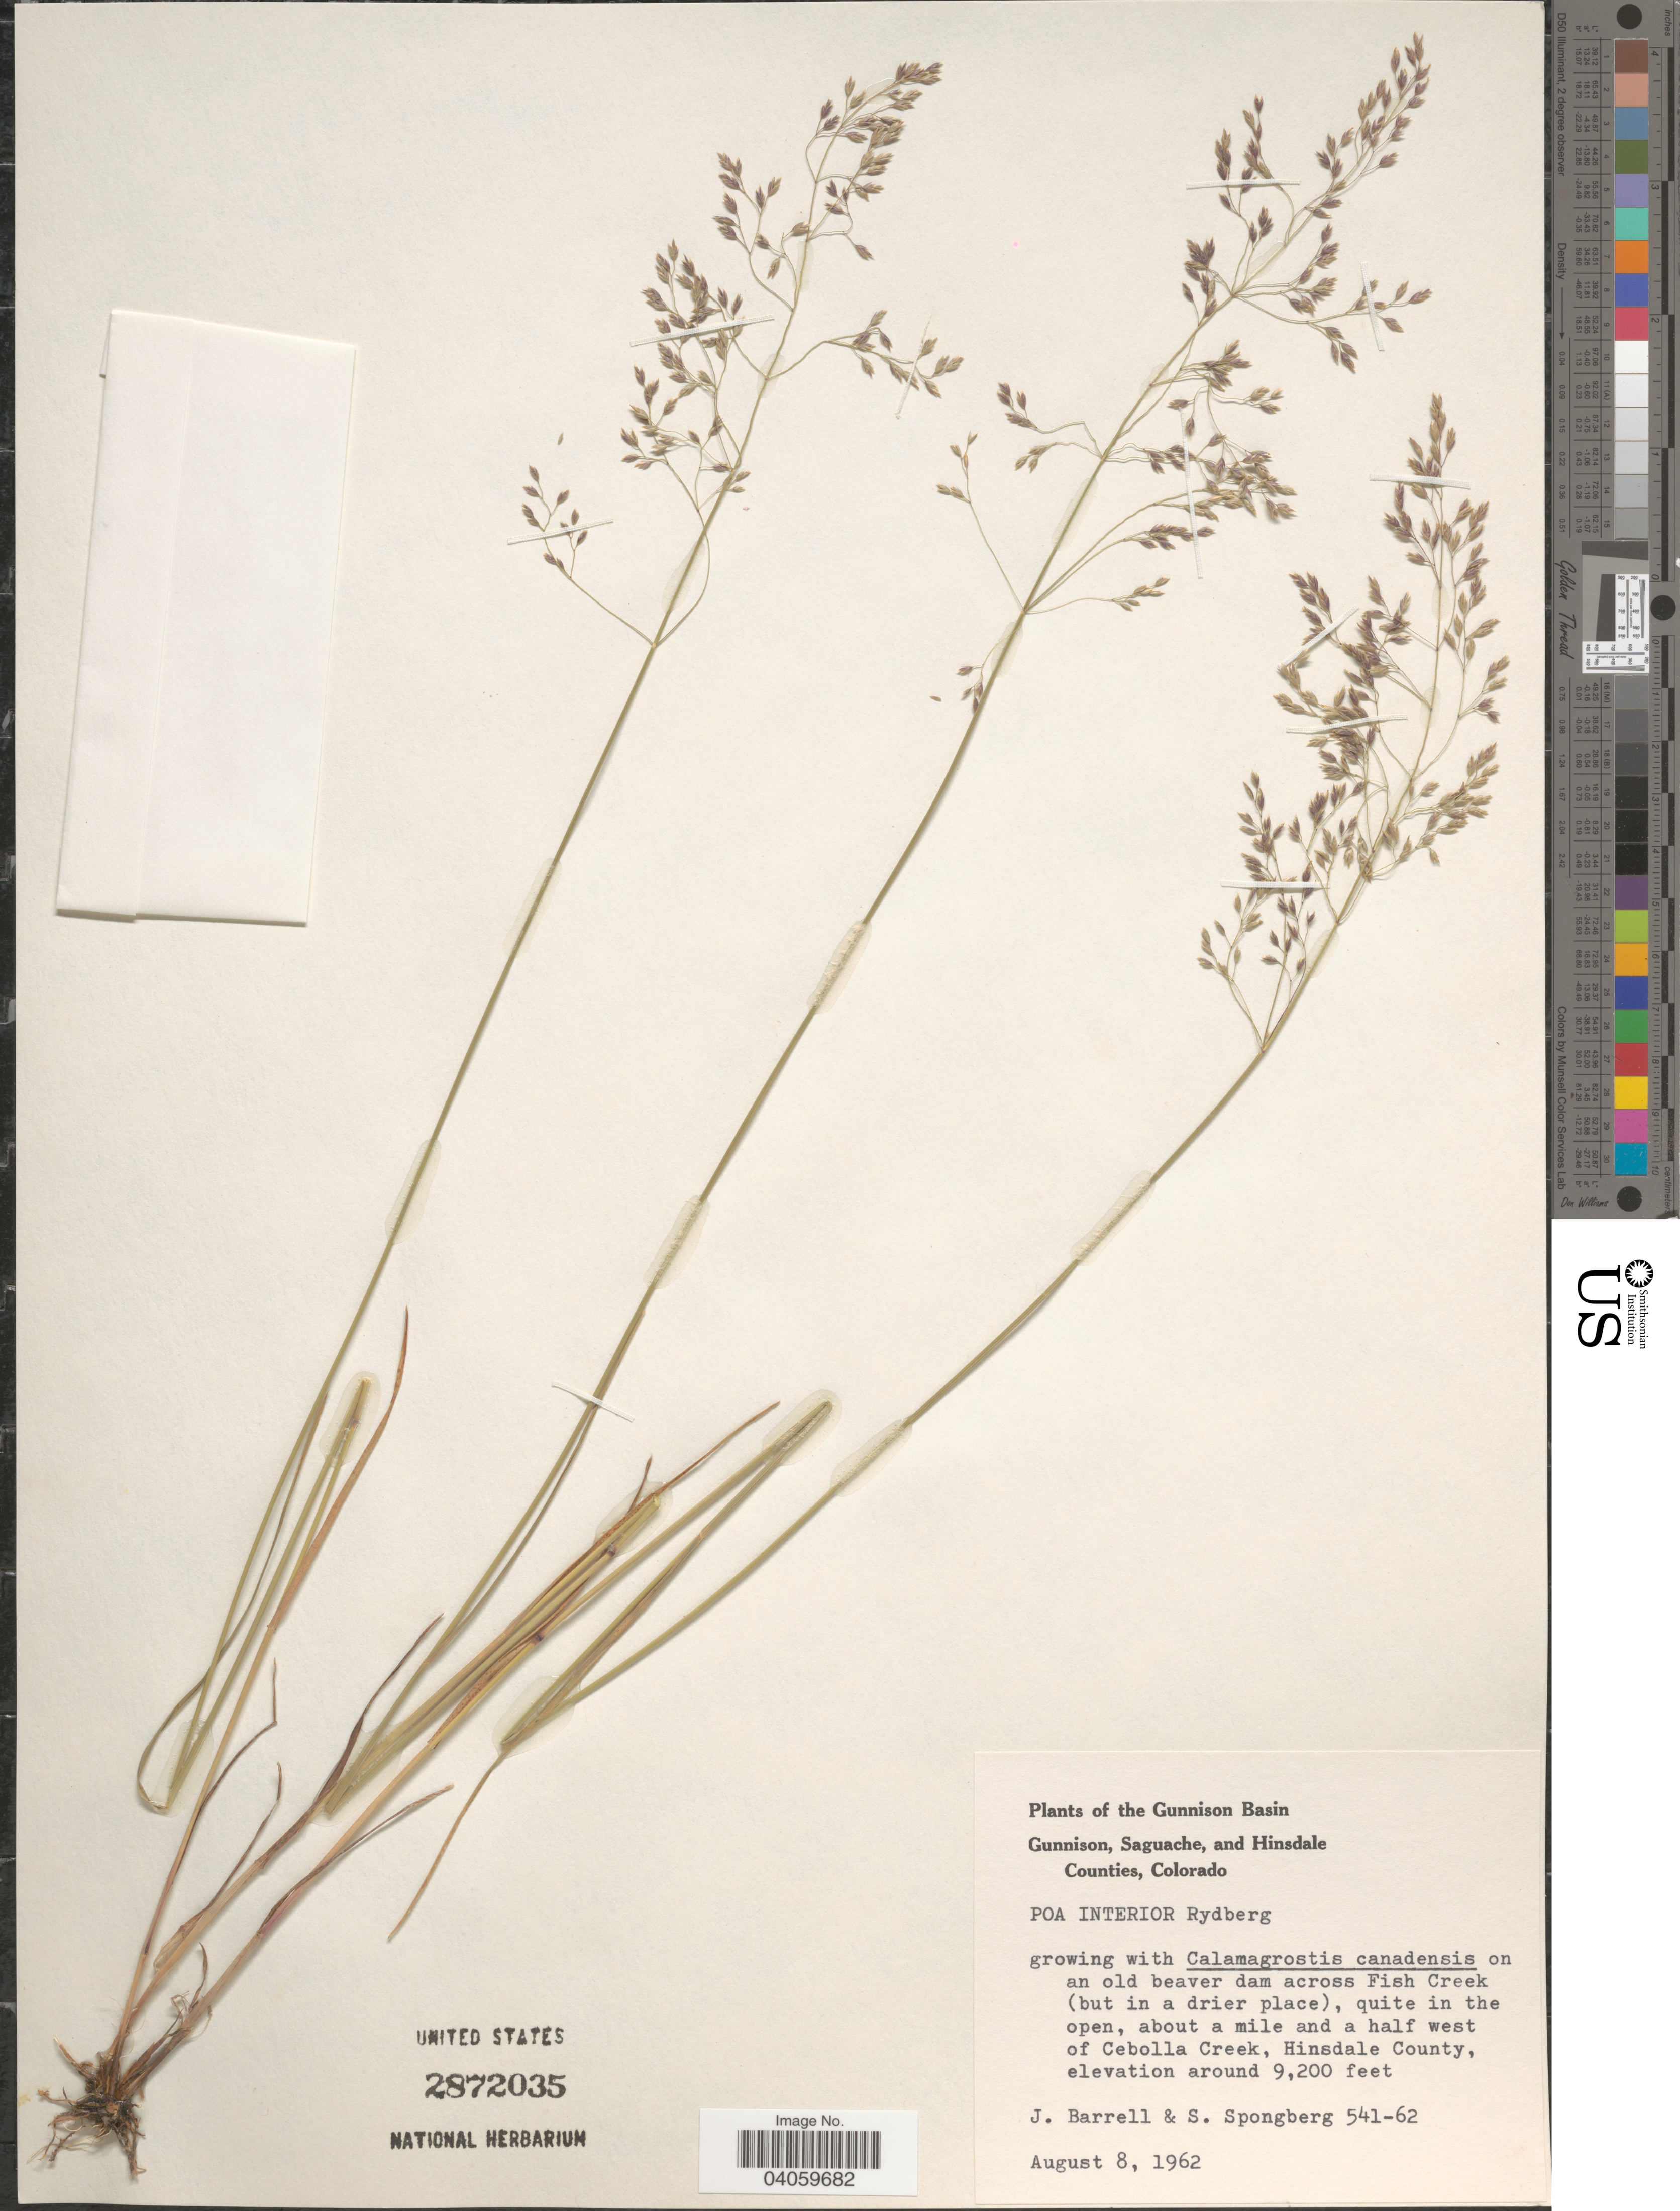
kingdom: Plantae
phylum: Tracheophyta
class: Liliopsida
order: Poales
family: Poaceae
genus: Poa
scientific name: Poa interior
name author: Rydb.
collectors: J. Barrell & S. A.Spongberg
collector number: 541-62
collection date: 1962-08-08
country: United States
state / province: Colorado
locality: Gunnison Basin. On an old beaver dam across Fish Creek (but in a drier place), quite in the open, about a mile and a half west of Cebolla Creek, Hinsdale County.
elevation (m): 2804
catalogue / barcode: US 2872035